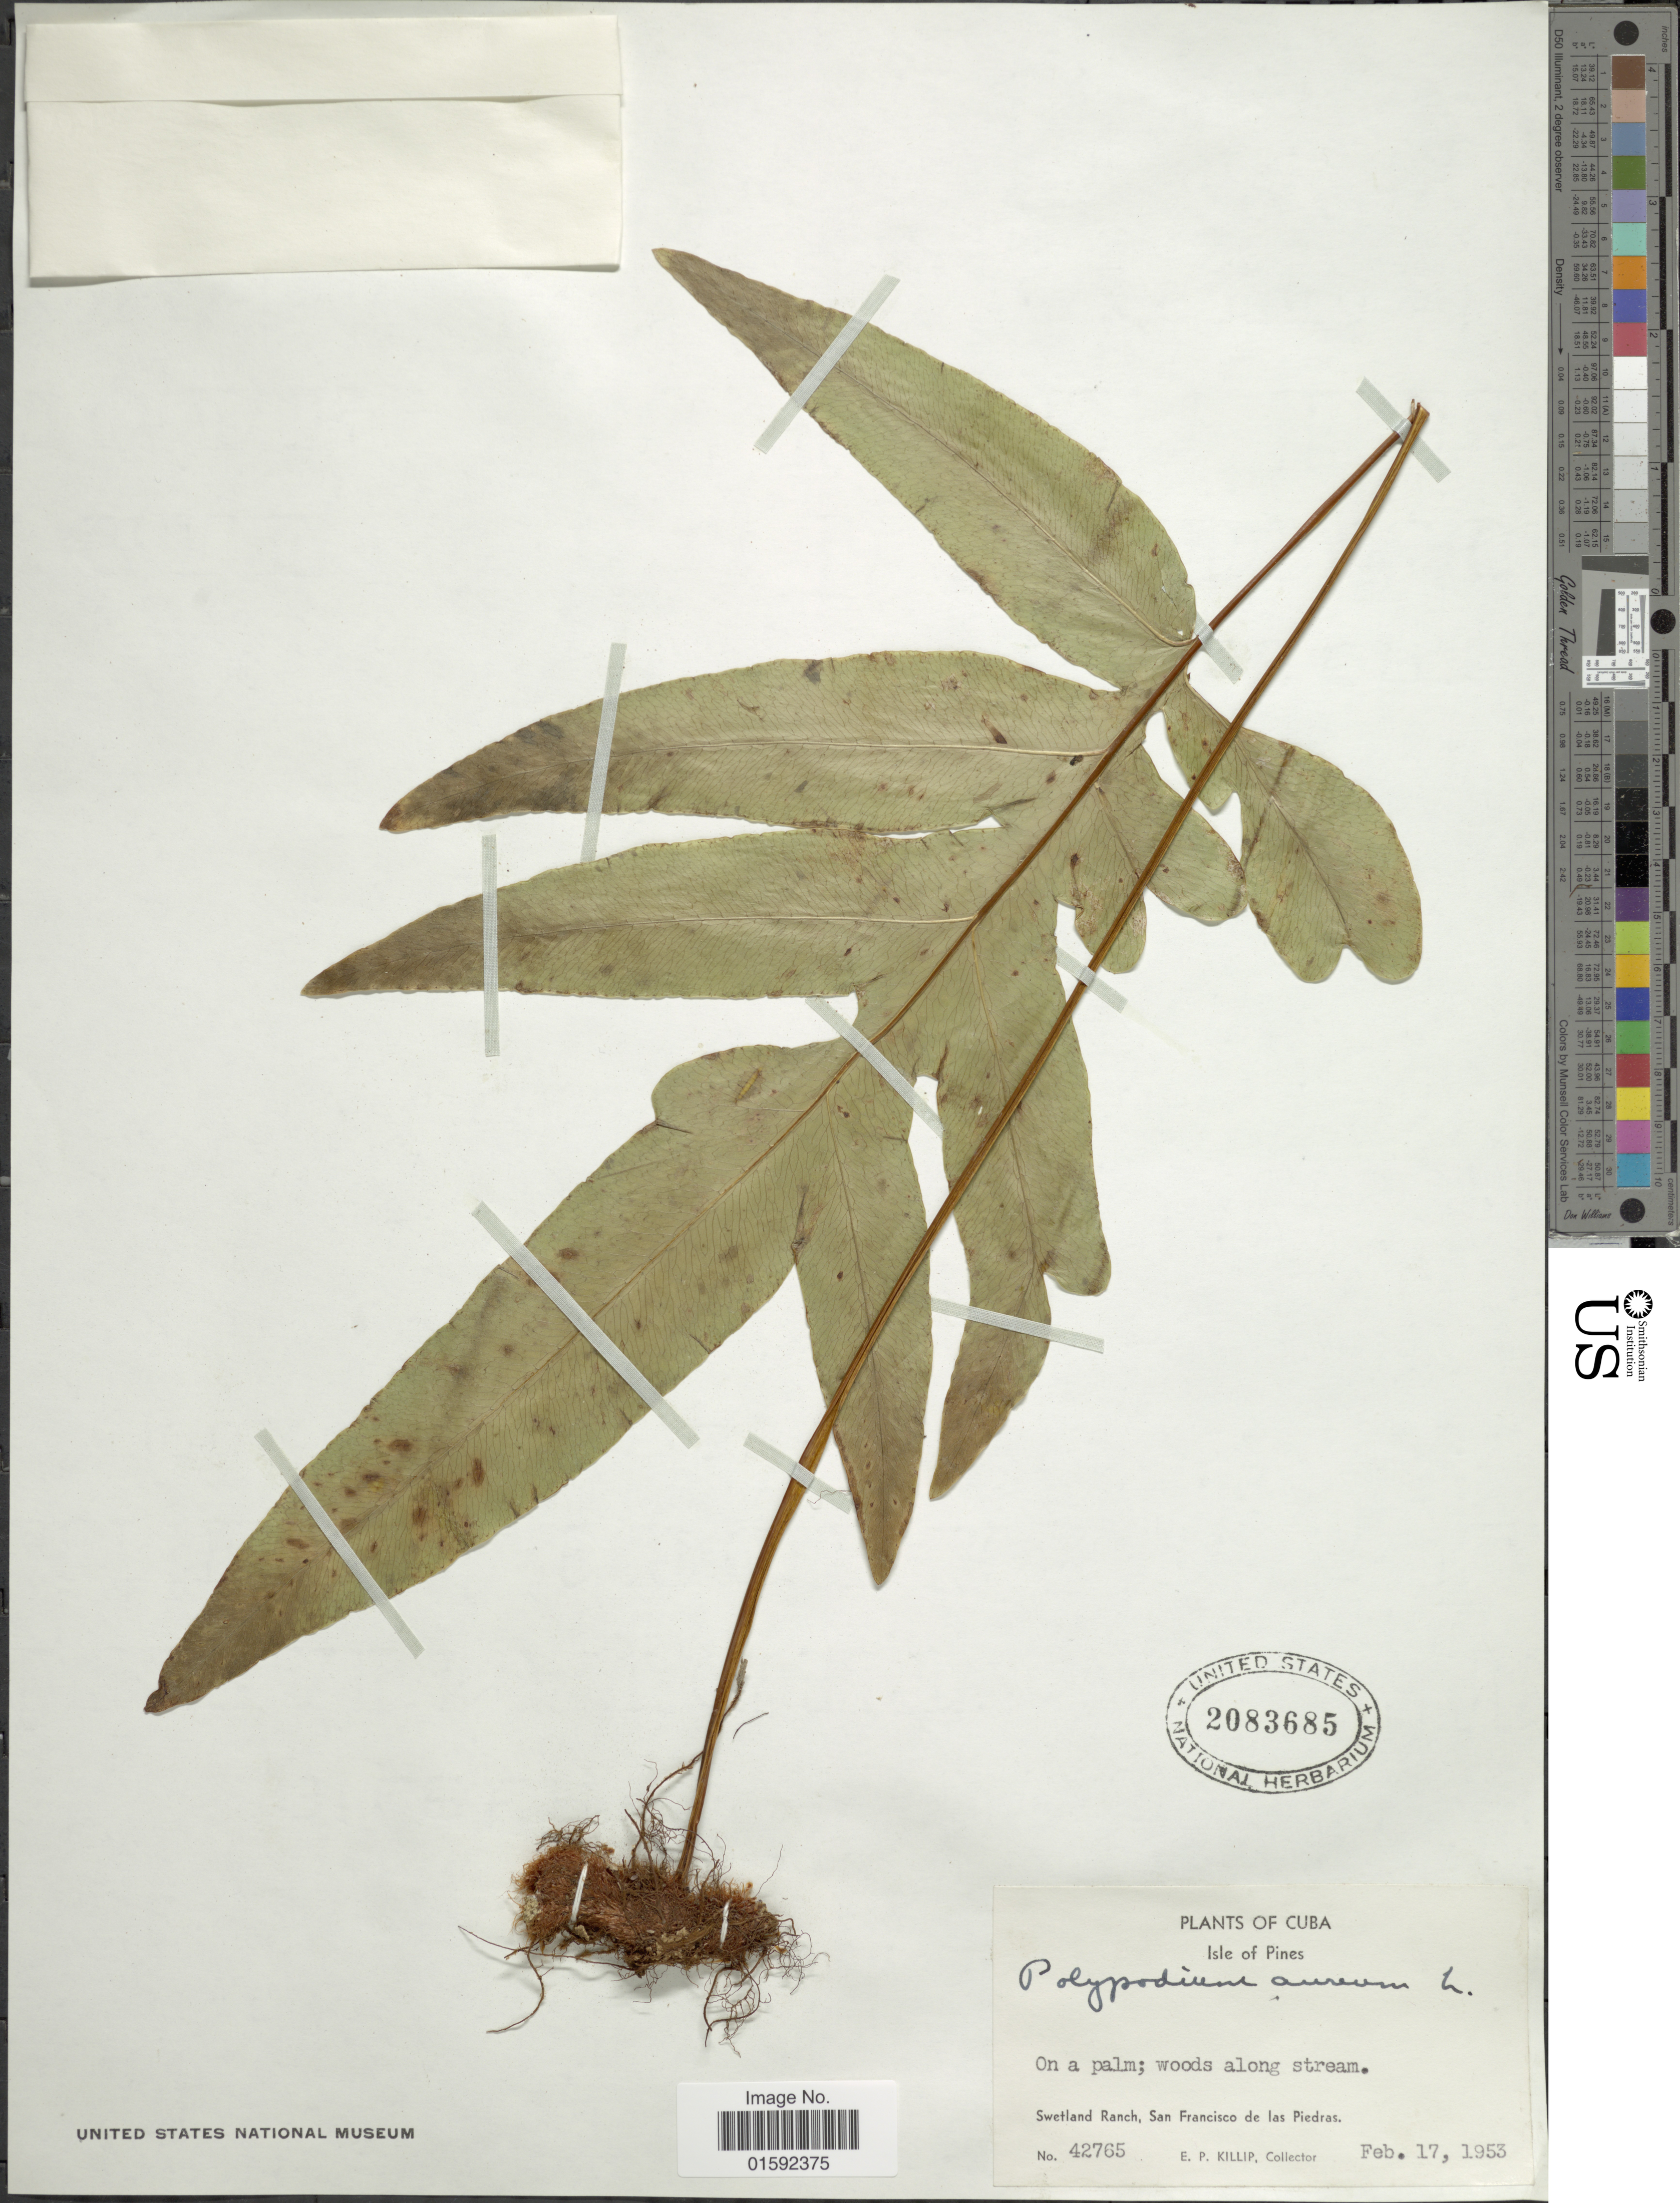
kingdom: Plantae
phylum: Tracheophyta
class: Polypodiopsida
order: Polypodiales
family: Polypodiaceae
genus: Phlebodium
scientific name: Phlebodium aureum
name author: (L.) J. Sm.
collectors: E. P. Killip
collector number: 42765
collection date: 1953-02-17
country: Cuba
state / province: Isla de la Juventud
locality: Cuba, Isle of Pines, Swetland Ranch, San Francisco de las Piedras.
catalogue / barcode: US 2083685